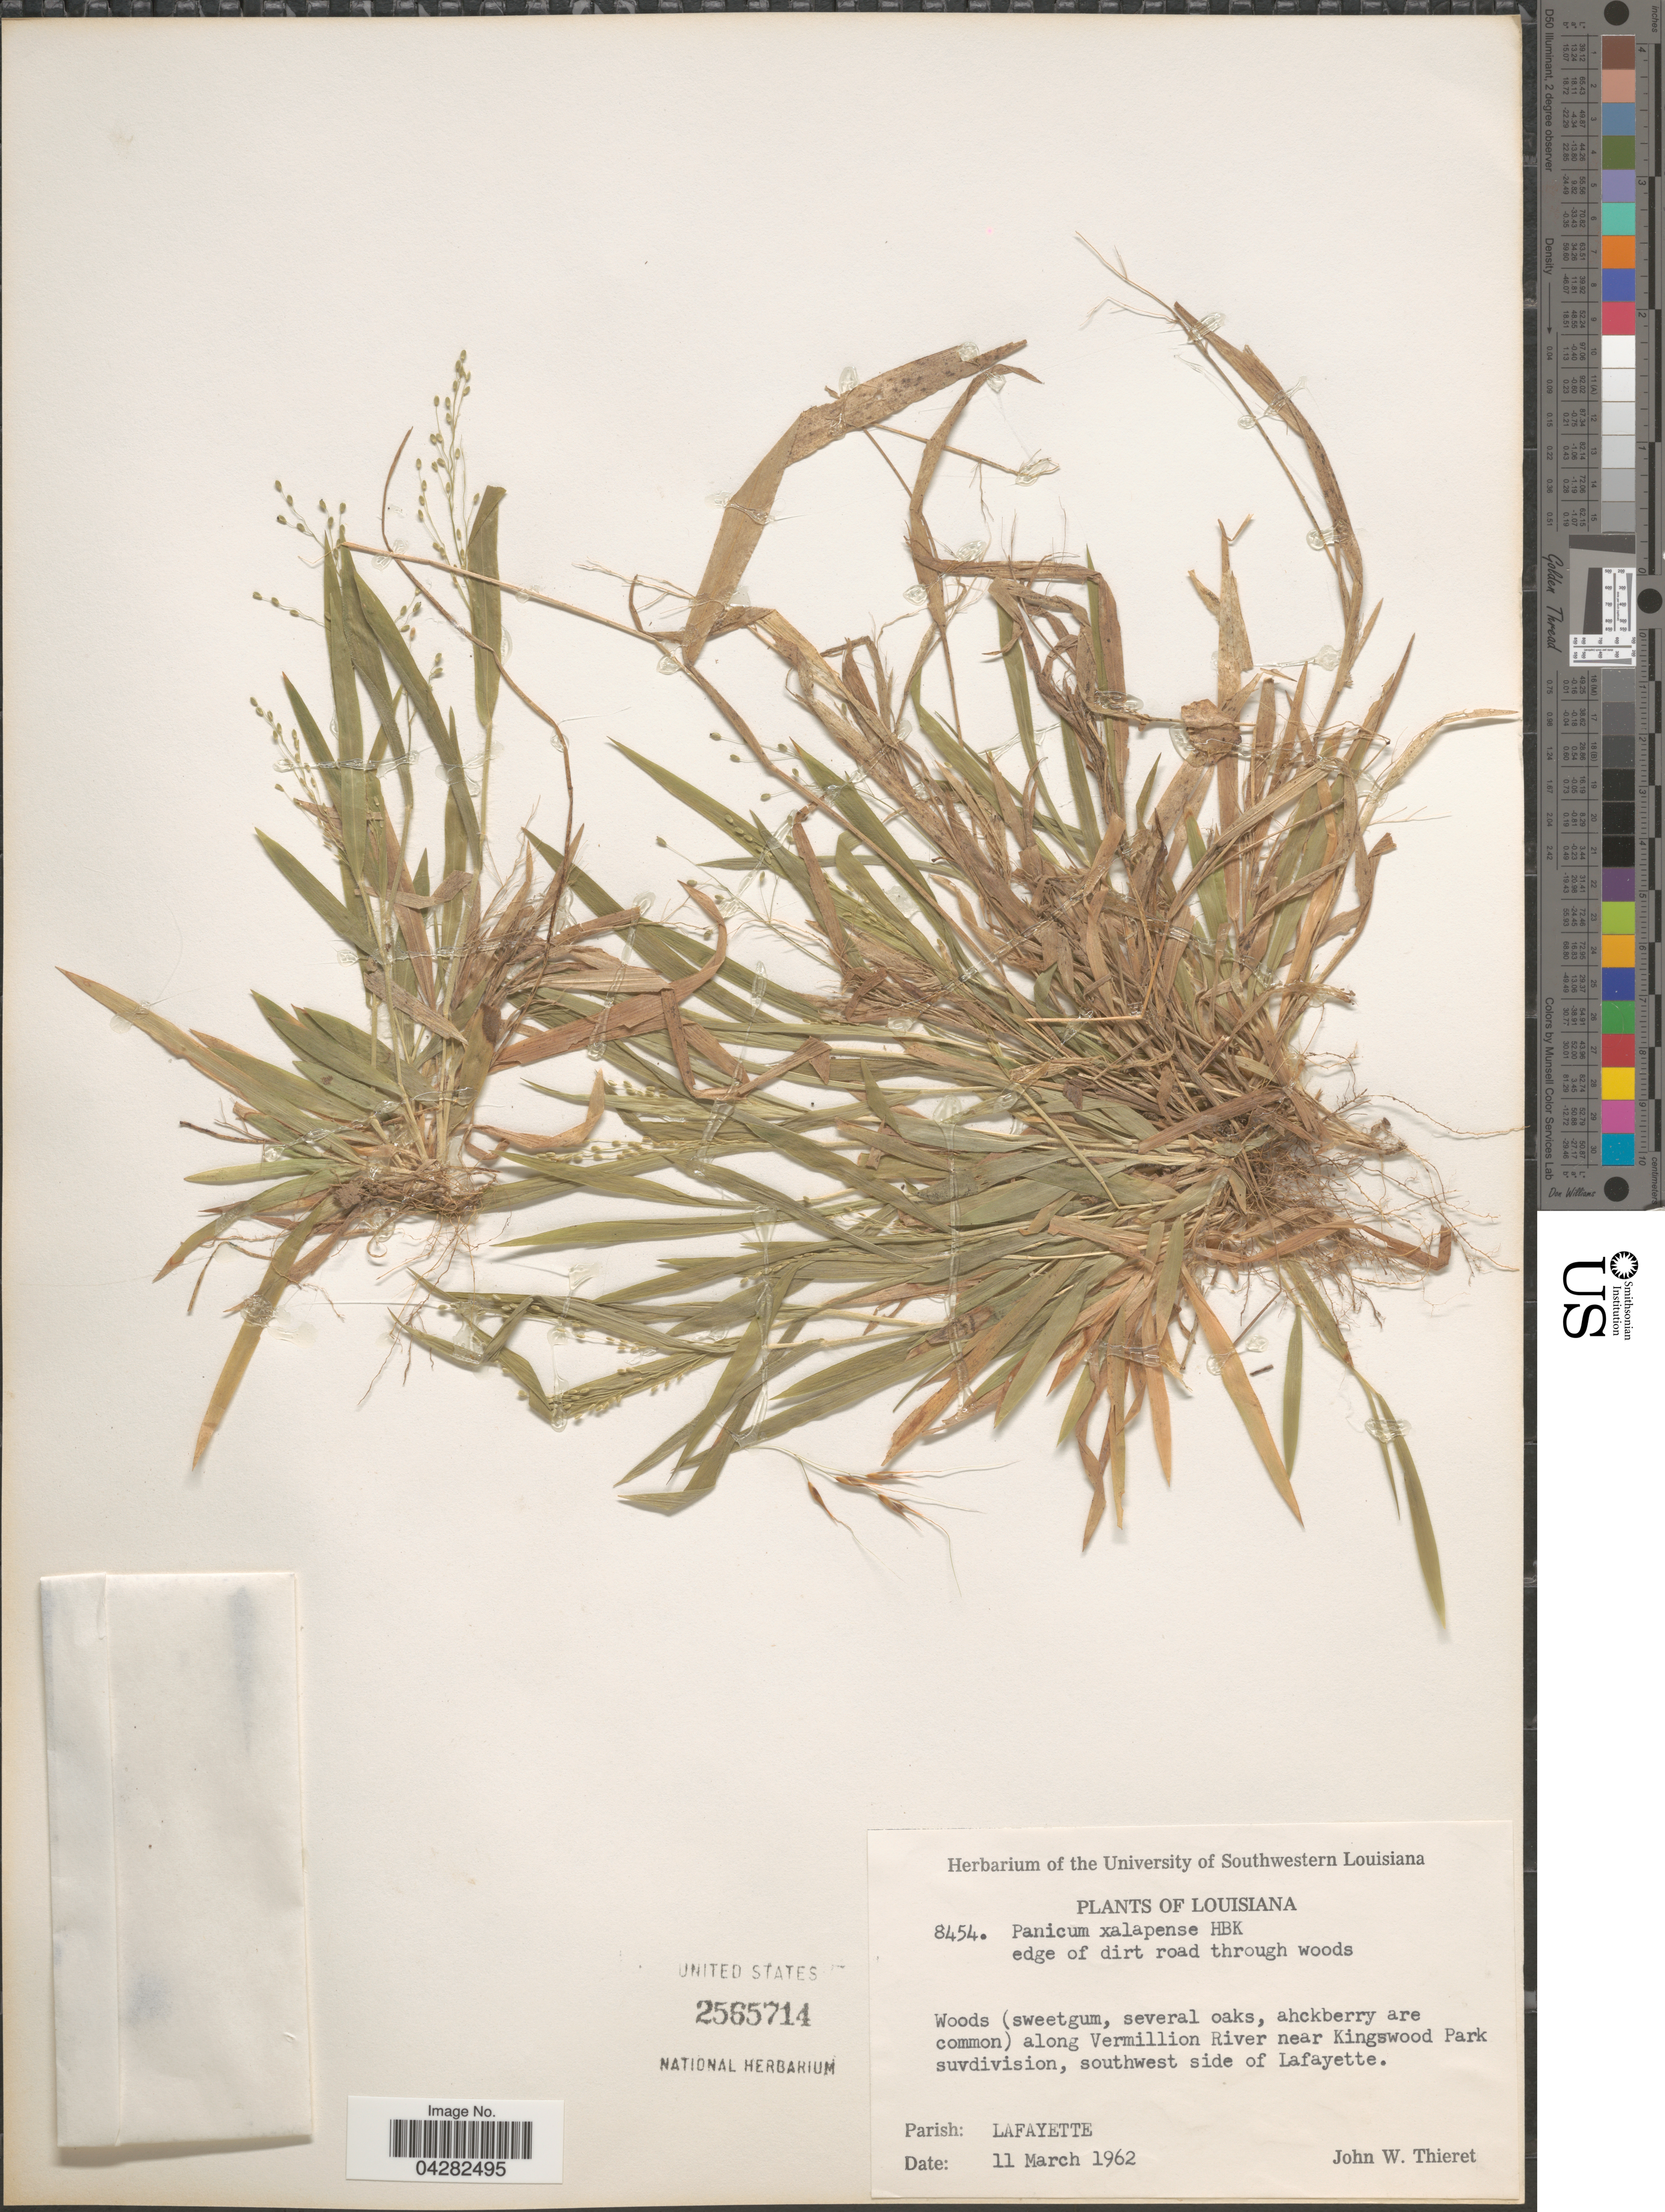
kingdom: Plantae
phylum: Tracheophyta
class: Liliopsida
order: Poales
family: Poaceae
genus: Dichanthelium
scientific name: Dichanthelium laxiflorum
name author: (Lam.) Gould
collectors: J. W. Thieret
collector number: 8454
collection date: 1962-03-11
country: United States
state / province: Louisiana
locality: Woods along Vermillion River near Kingswood Park suvdivision, southwest side of Lafayette. Parish: Lafayette.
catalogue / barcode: US 2565714